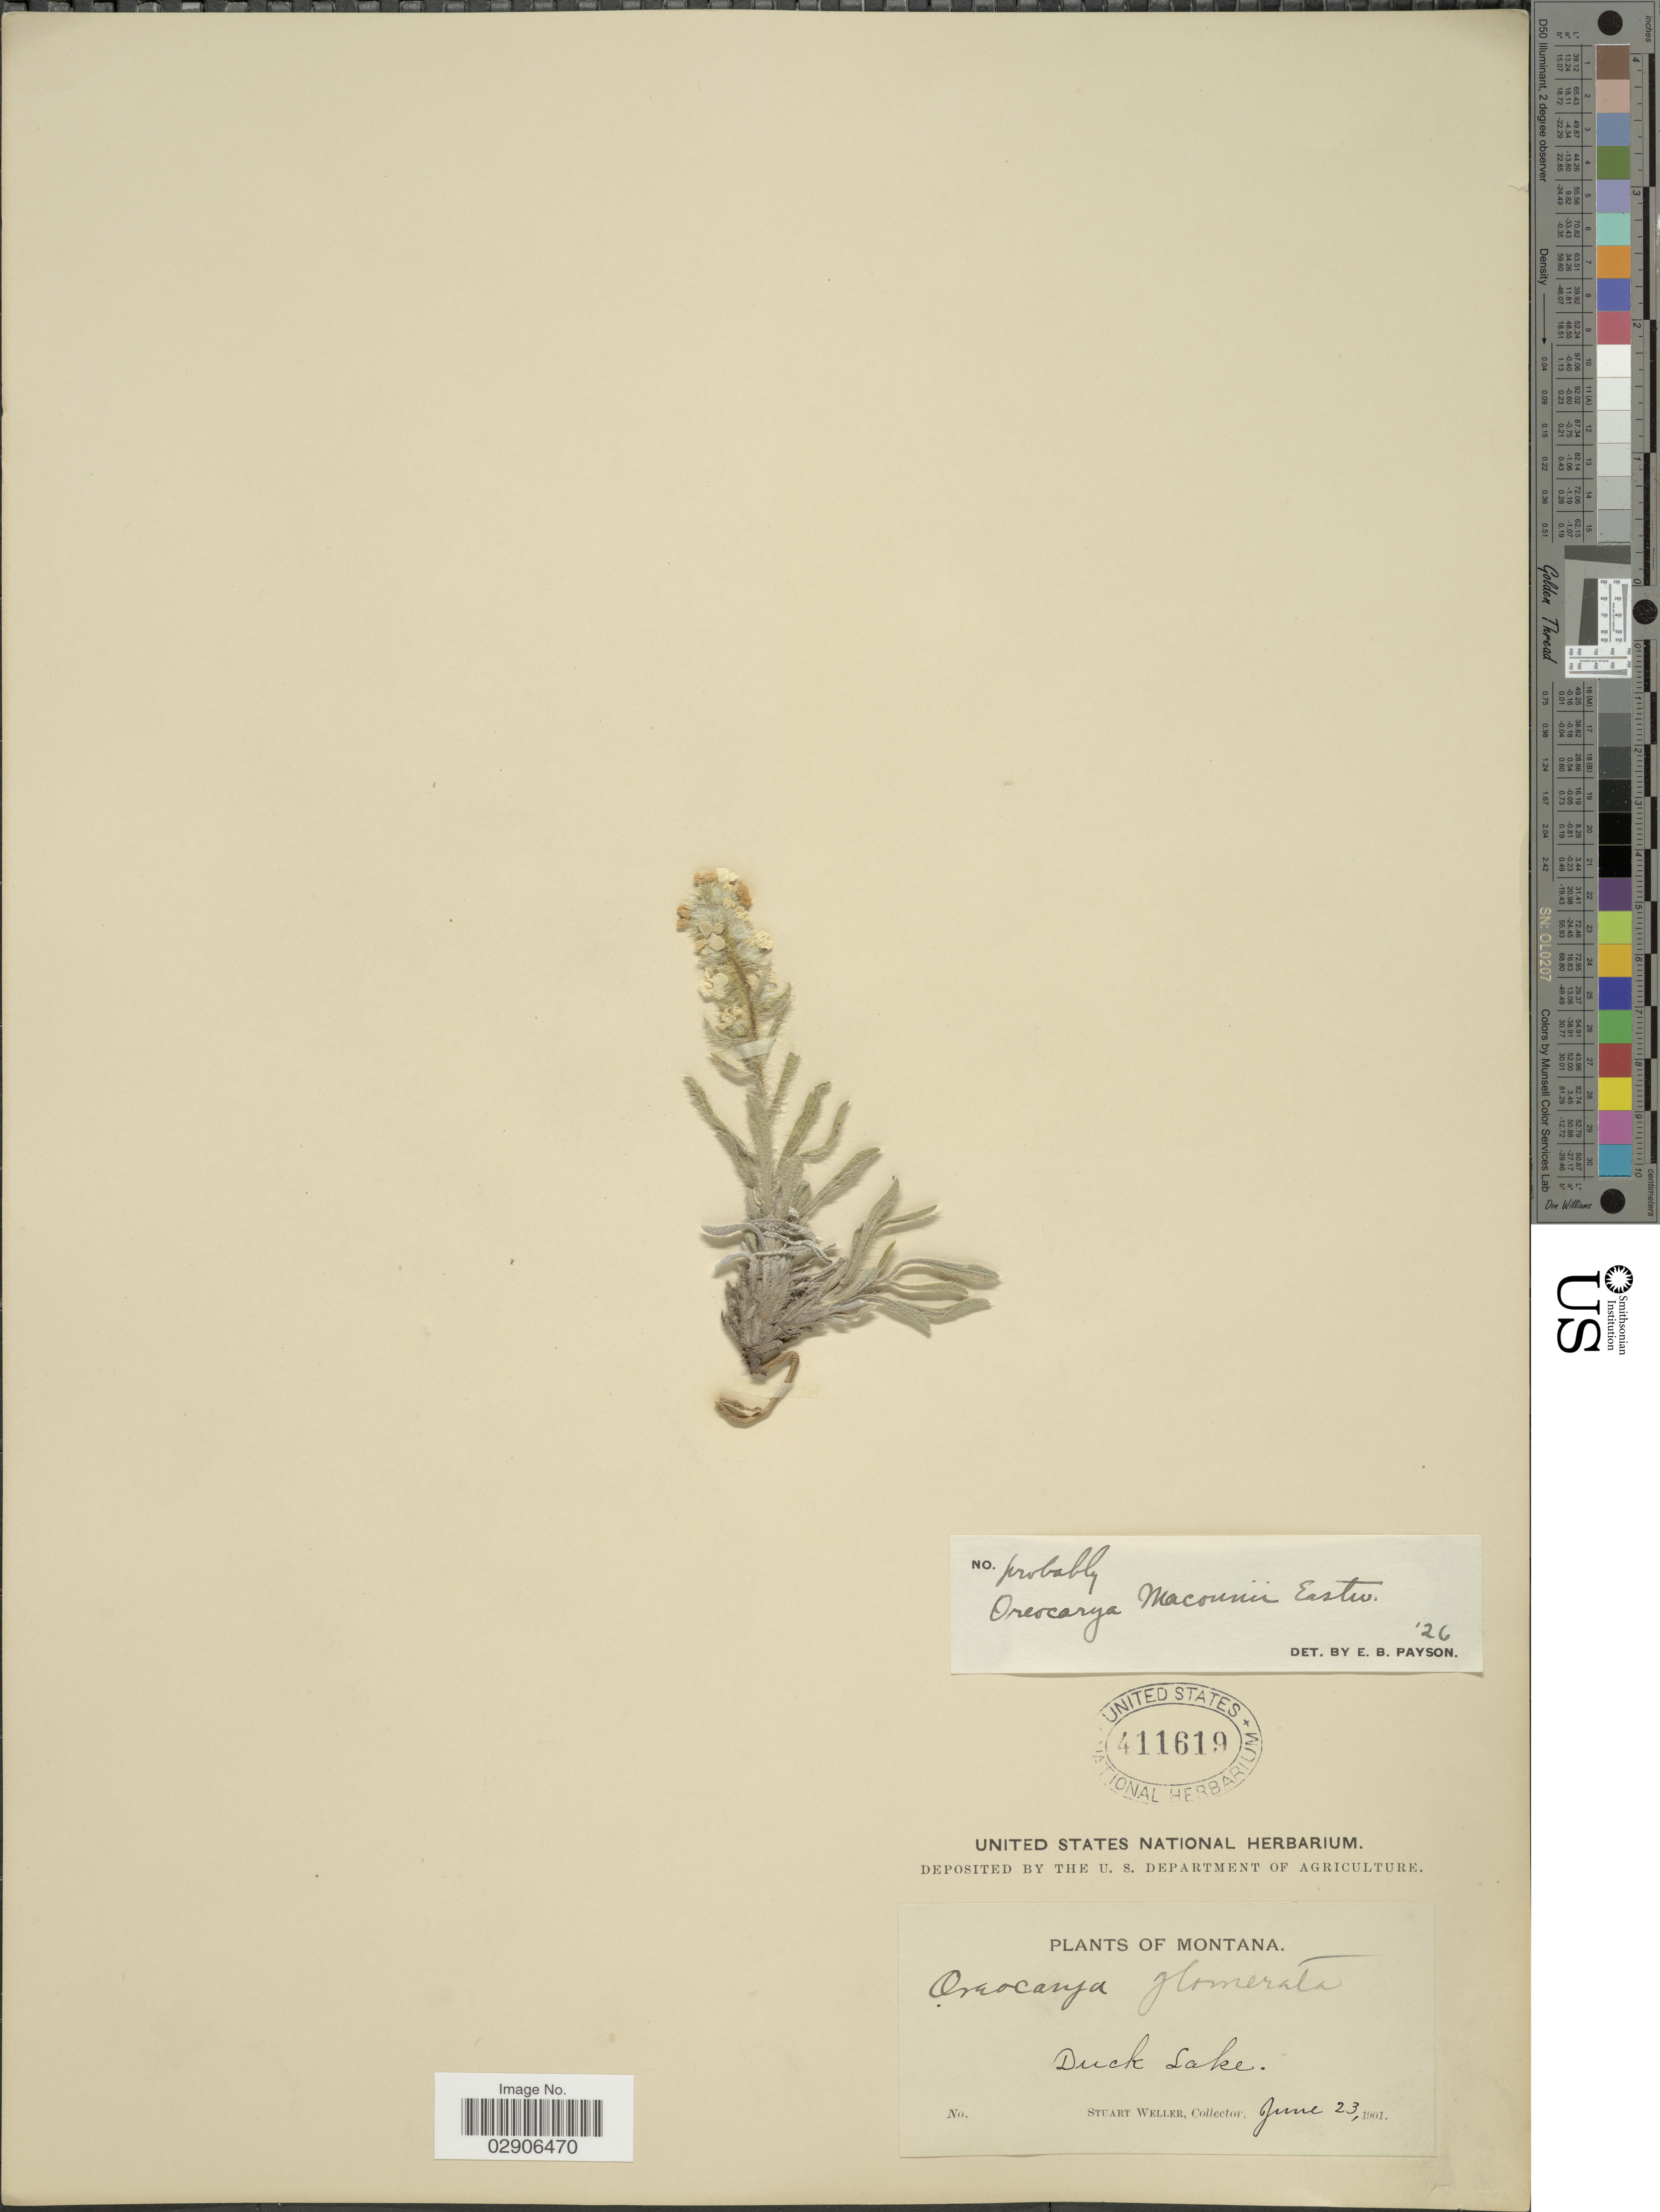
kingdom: Plantae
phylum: Tracheophyta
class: Magnoliopsida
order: Boraginales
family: Boraginaceae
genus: Oreocarya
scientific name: Oreocarya macounii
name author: Eastw.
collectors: S. Weller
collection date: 1901-06-23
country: United States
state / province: Montana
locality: Duck Lake.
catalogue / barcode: US 411619